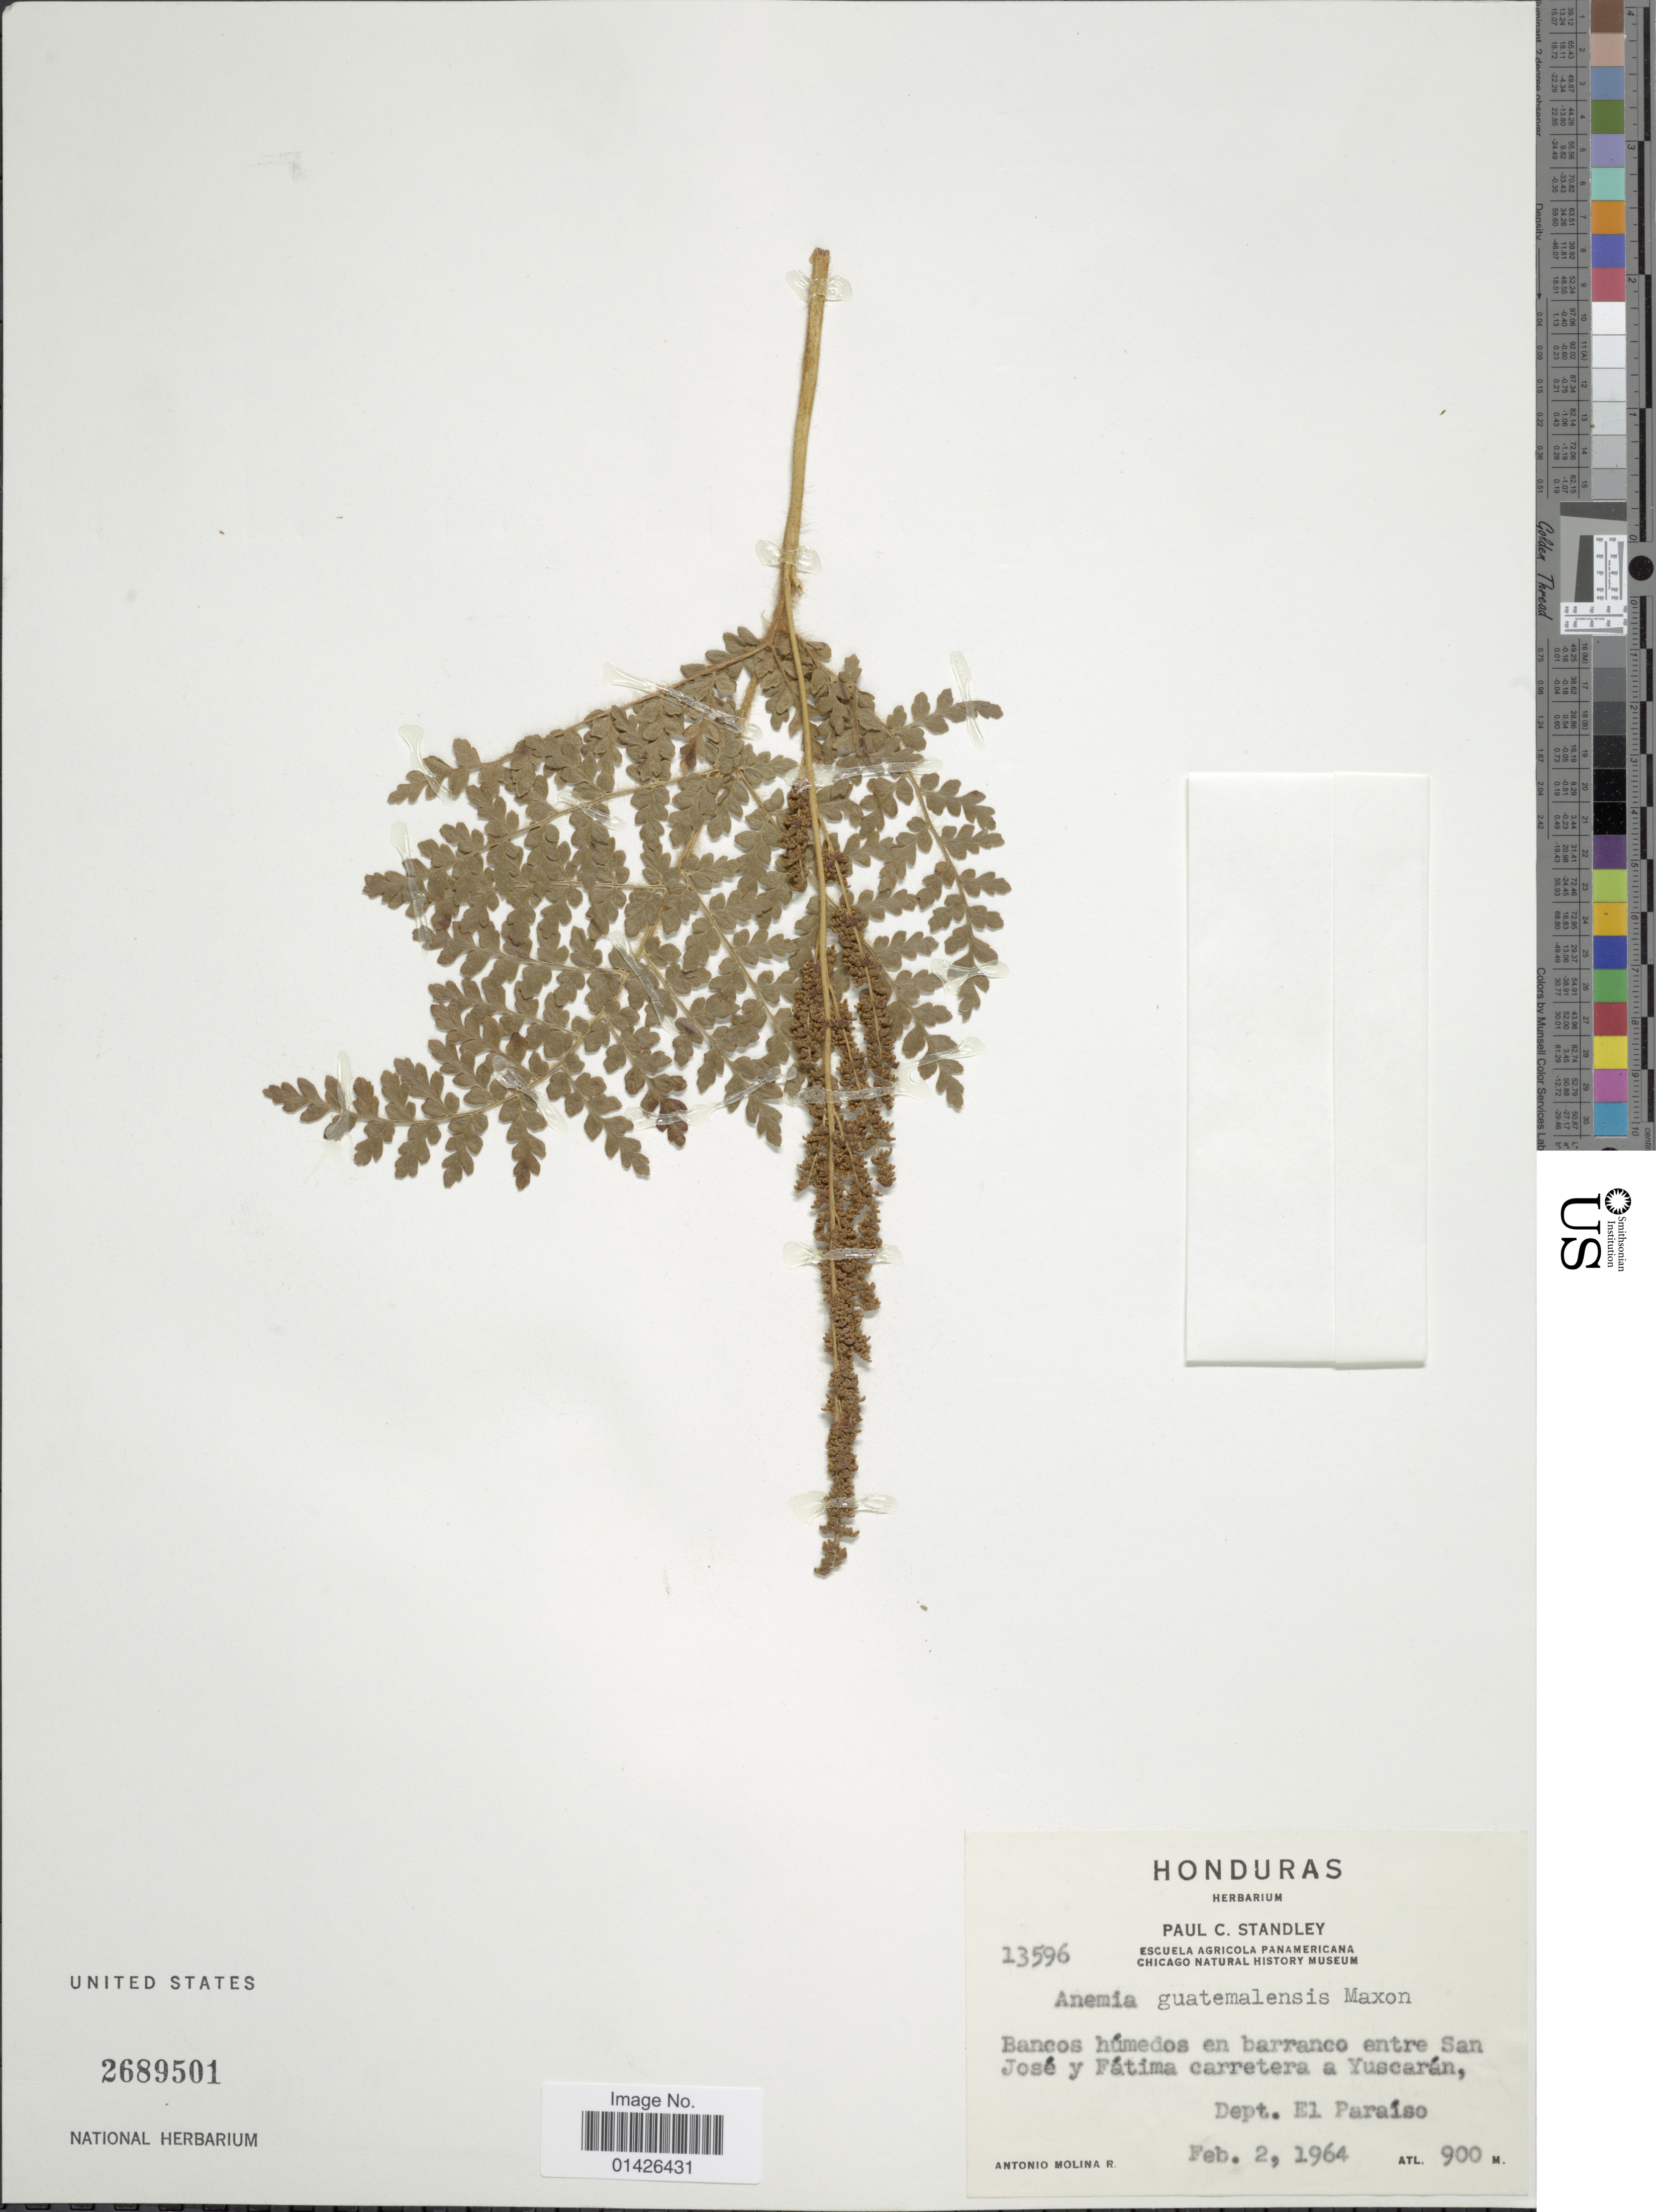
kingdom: Plantae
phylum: Tracheophyta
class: Polypodiopsida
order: Schizaeales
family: Anemiaceae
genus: Anemia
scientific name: Anemia guatemalensis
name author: Maxon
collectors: A. Molina R.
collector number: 13596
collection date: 1964-02-02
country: Honduras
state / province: El Paraíso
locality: Entre San José y Fátima crretera a Yuscarán, Dept El Paraíso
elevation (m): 900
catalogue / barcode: US 2689501